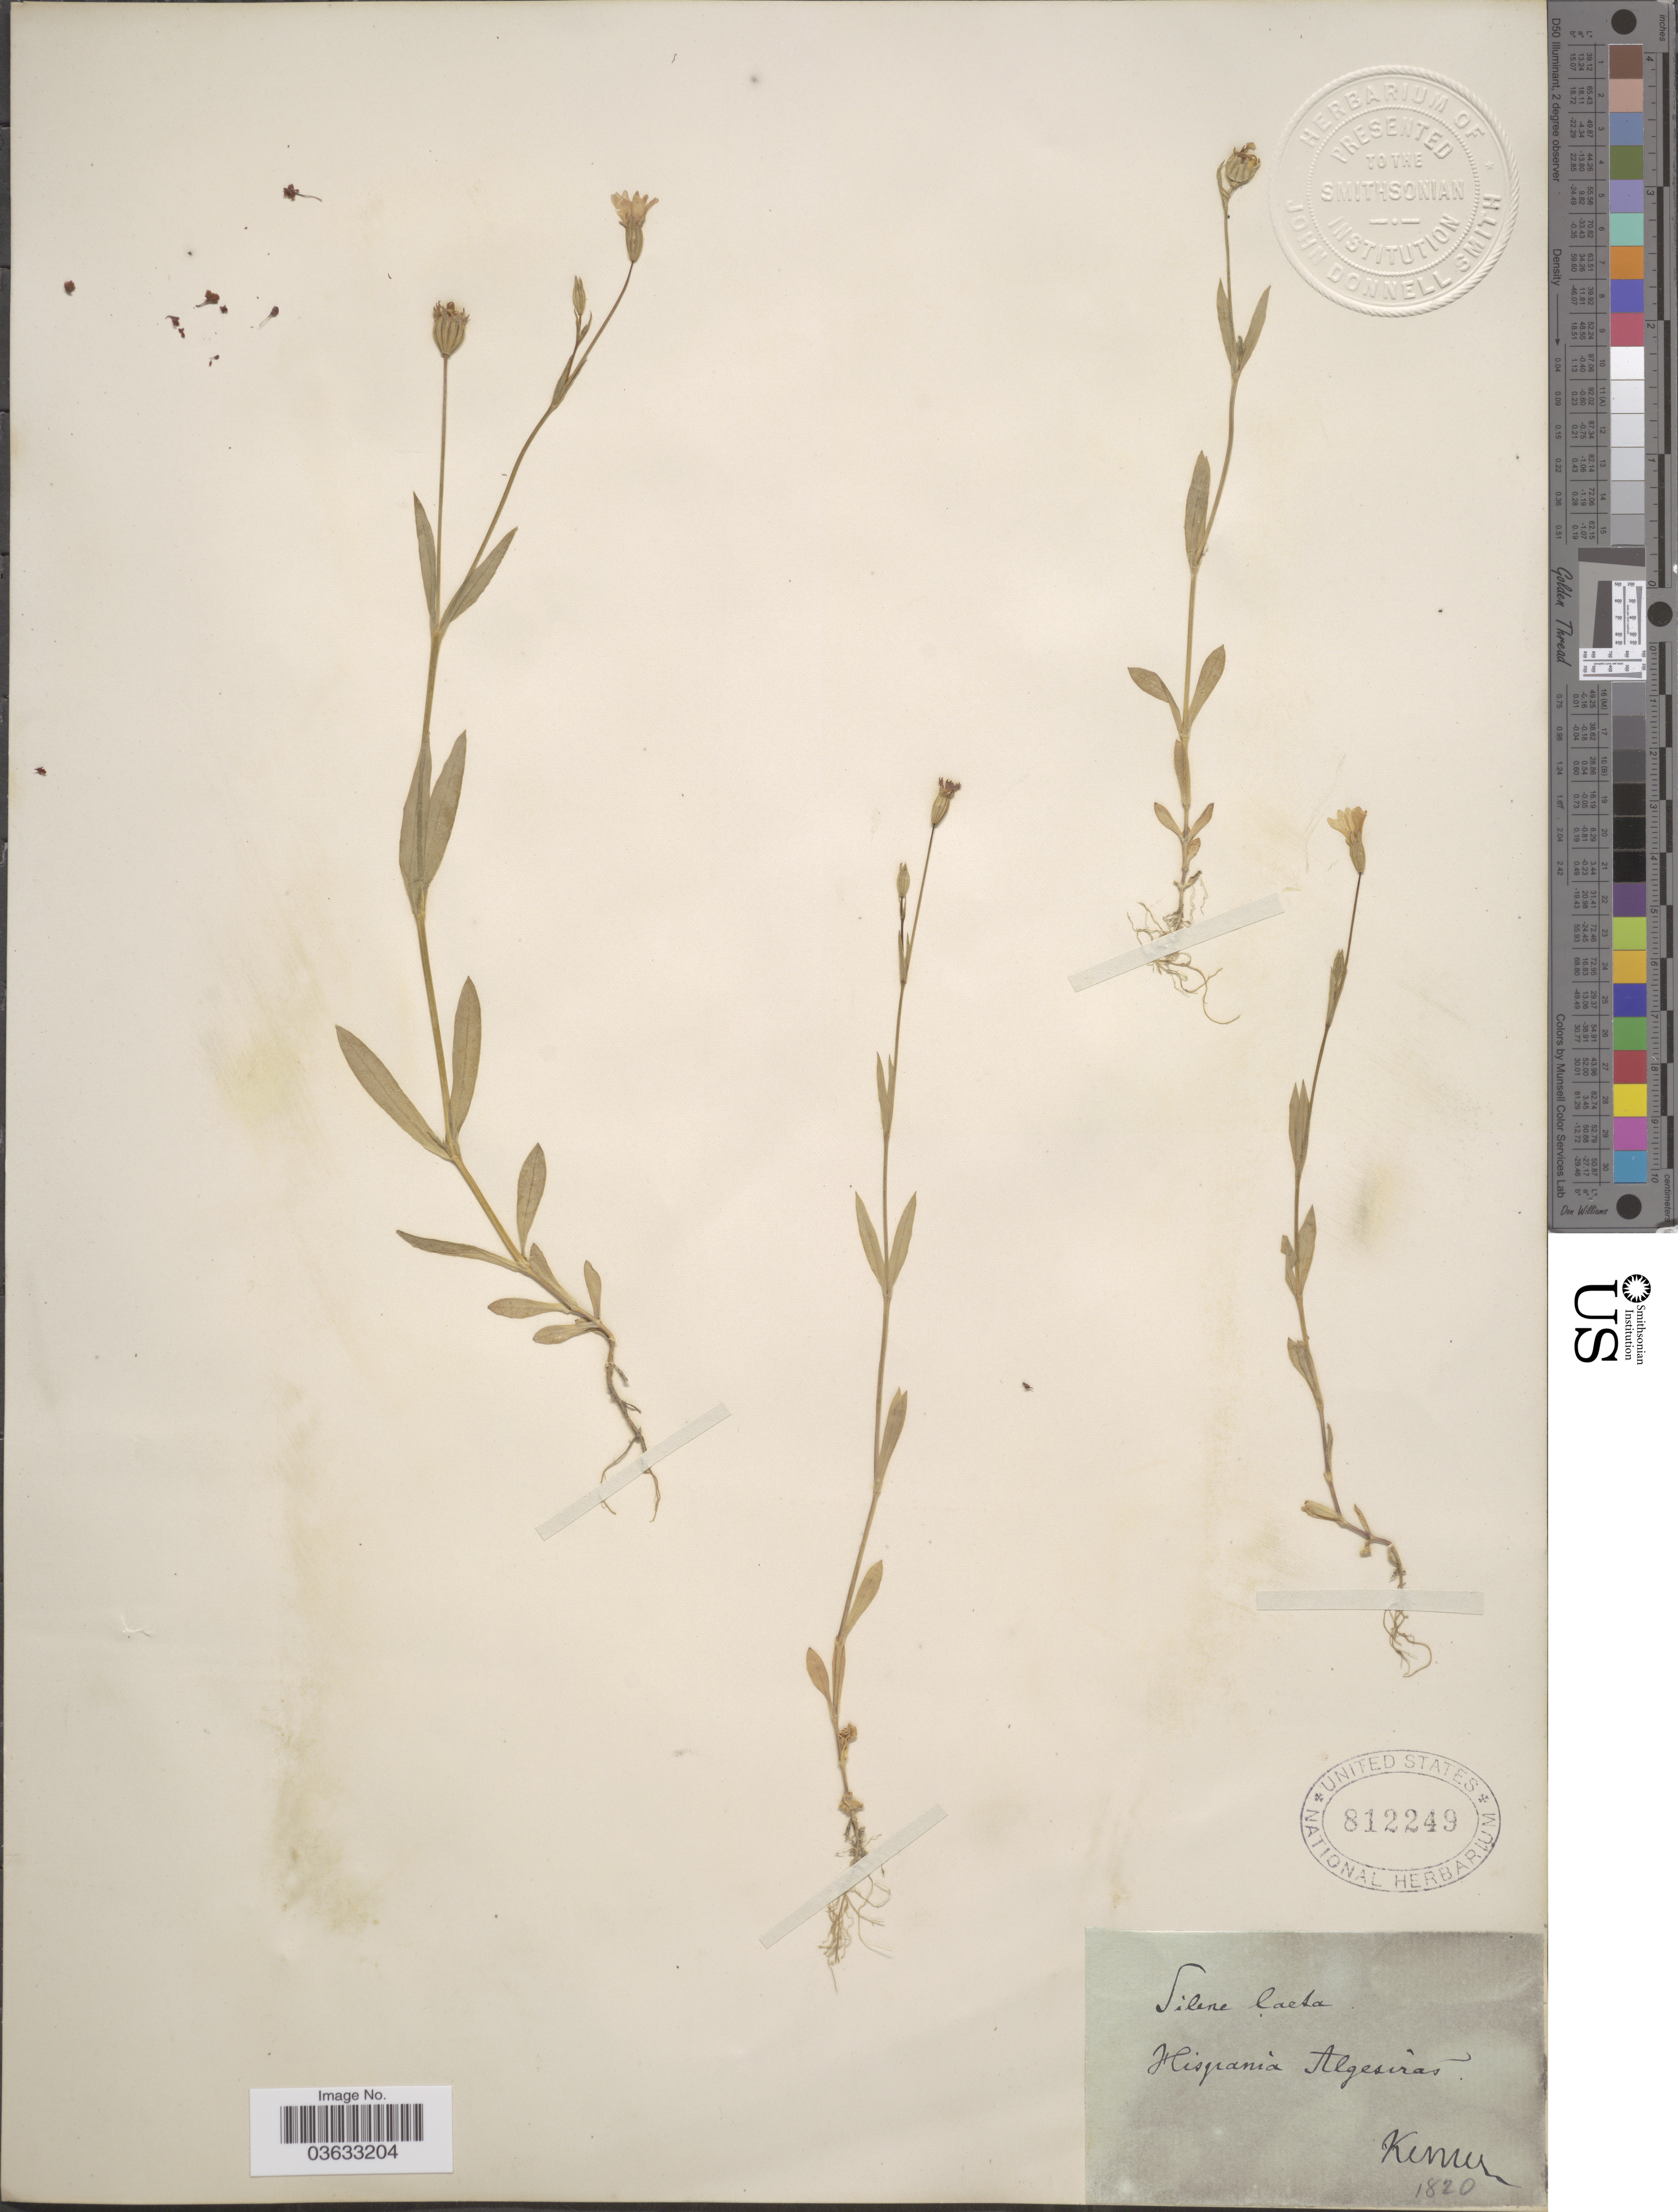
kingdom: Plantae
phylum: Tracheophyta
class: Magnoliopsida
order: Caryophyllales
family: Caryophyllaceae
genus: Eudianthe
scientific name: Eudianthe laeta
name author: (Aiton) Rchb. ex Willk.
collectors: -. Kerner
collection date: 1820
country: Spain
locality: Hispania Algesiras.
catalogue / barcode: US 812249